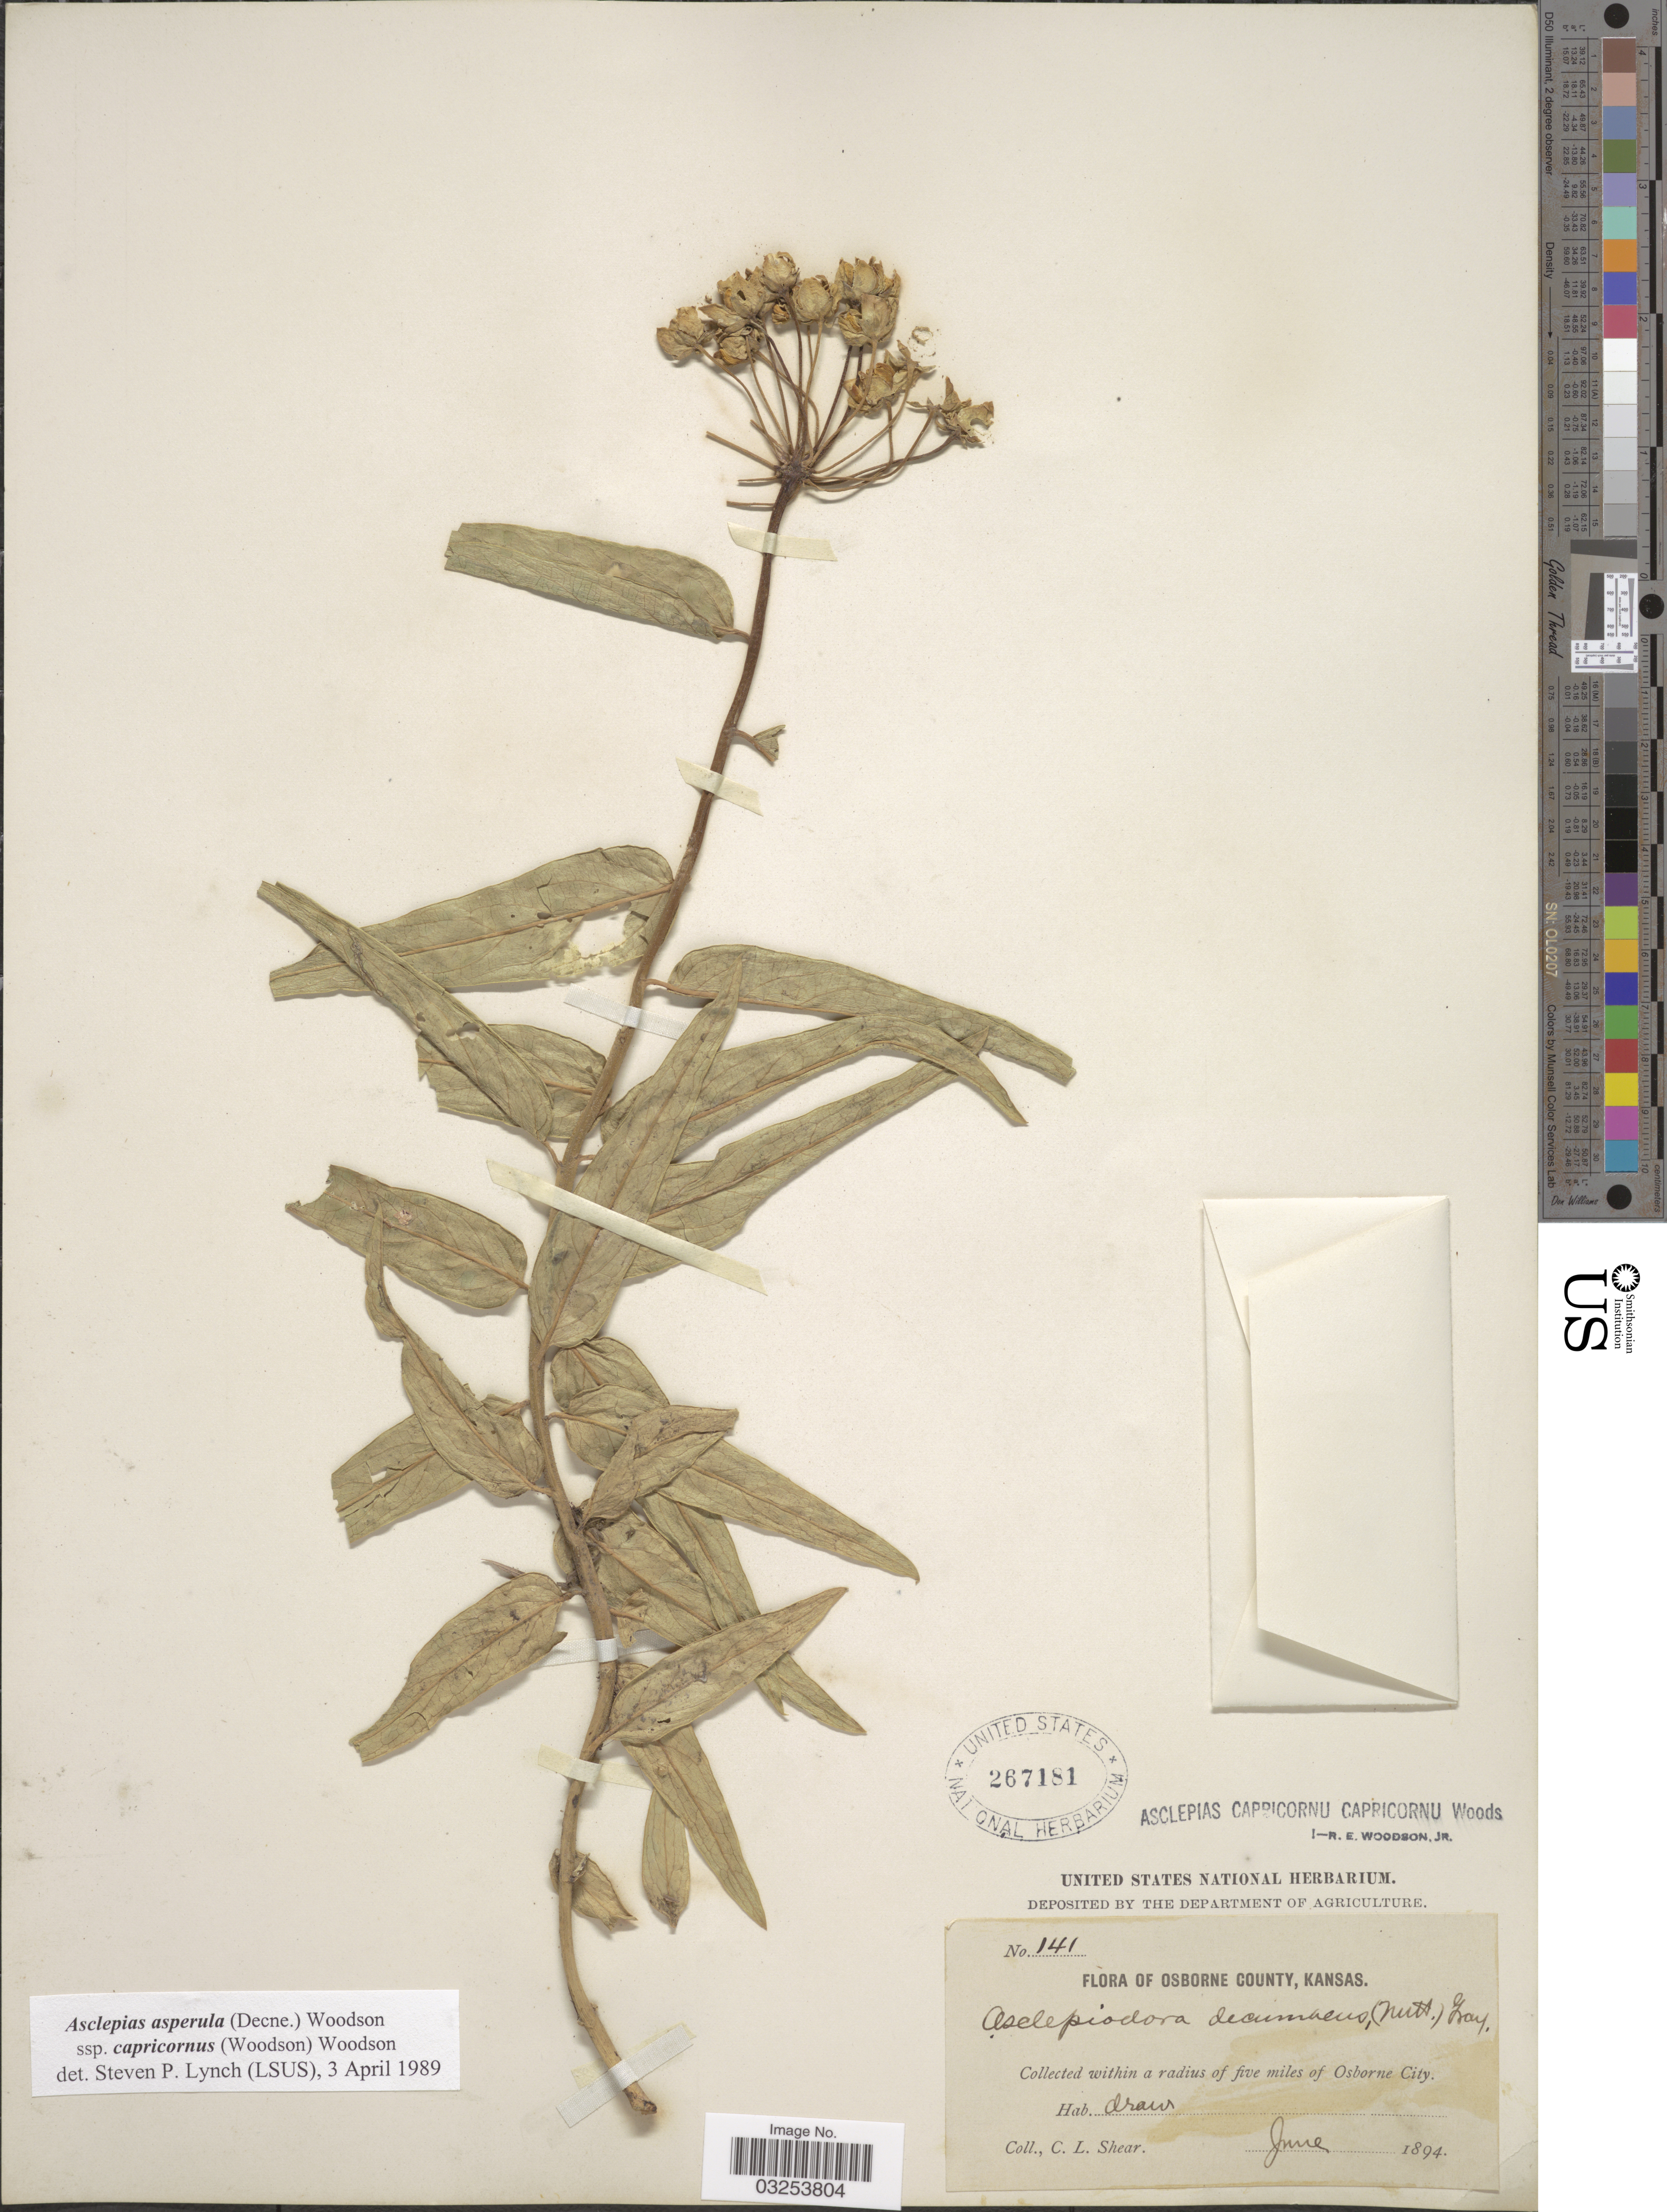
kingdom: Plantae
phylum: Tracheophyta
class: Magnoliopsida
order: Gentianales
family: Apocynaceae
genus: Asclepias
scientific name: Asclepias asperula subsp. capricornus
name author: Woodson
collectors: C. L. Shear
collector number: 141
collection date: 1894-06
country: United States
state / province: Kansas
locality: Osborne County. Within a radius of five miles of Osborne City.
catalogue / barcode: US 267181